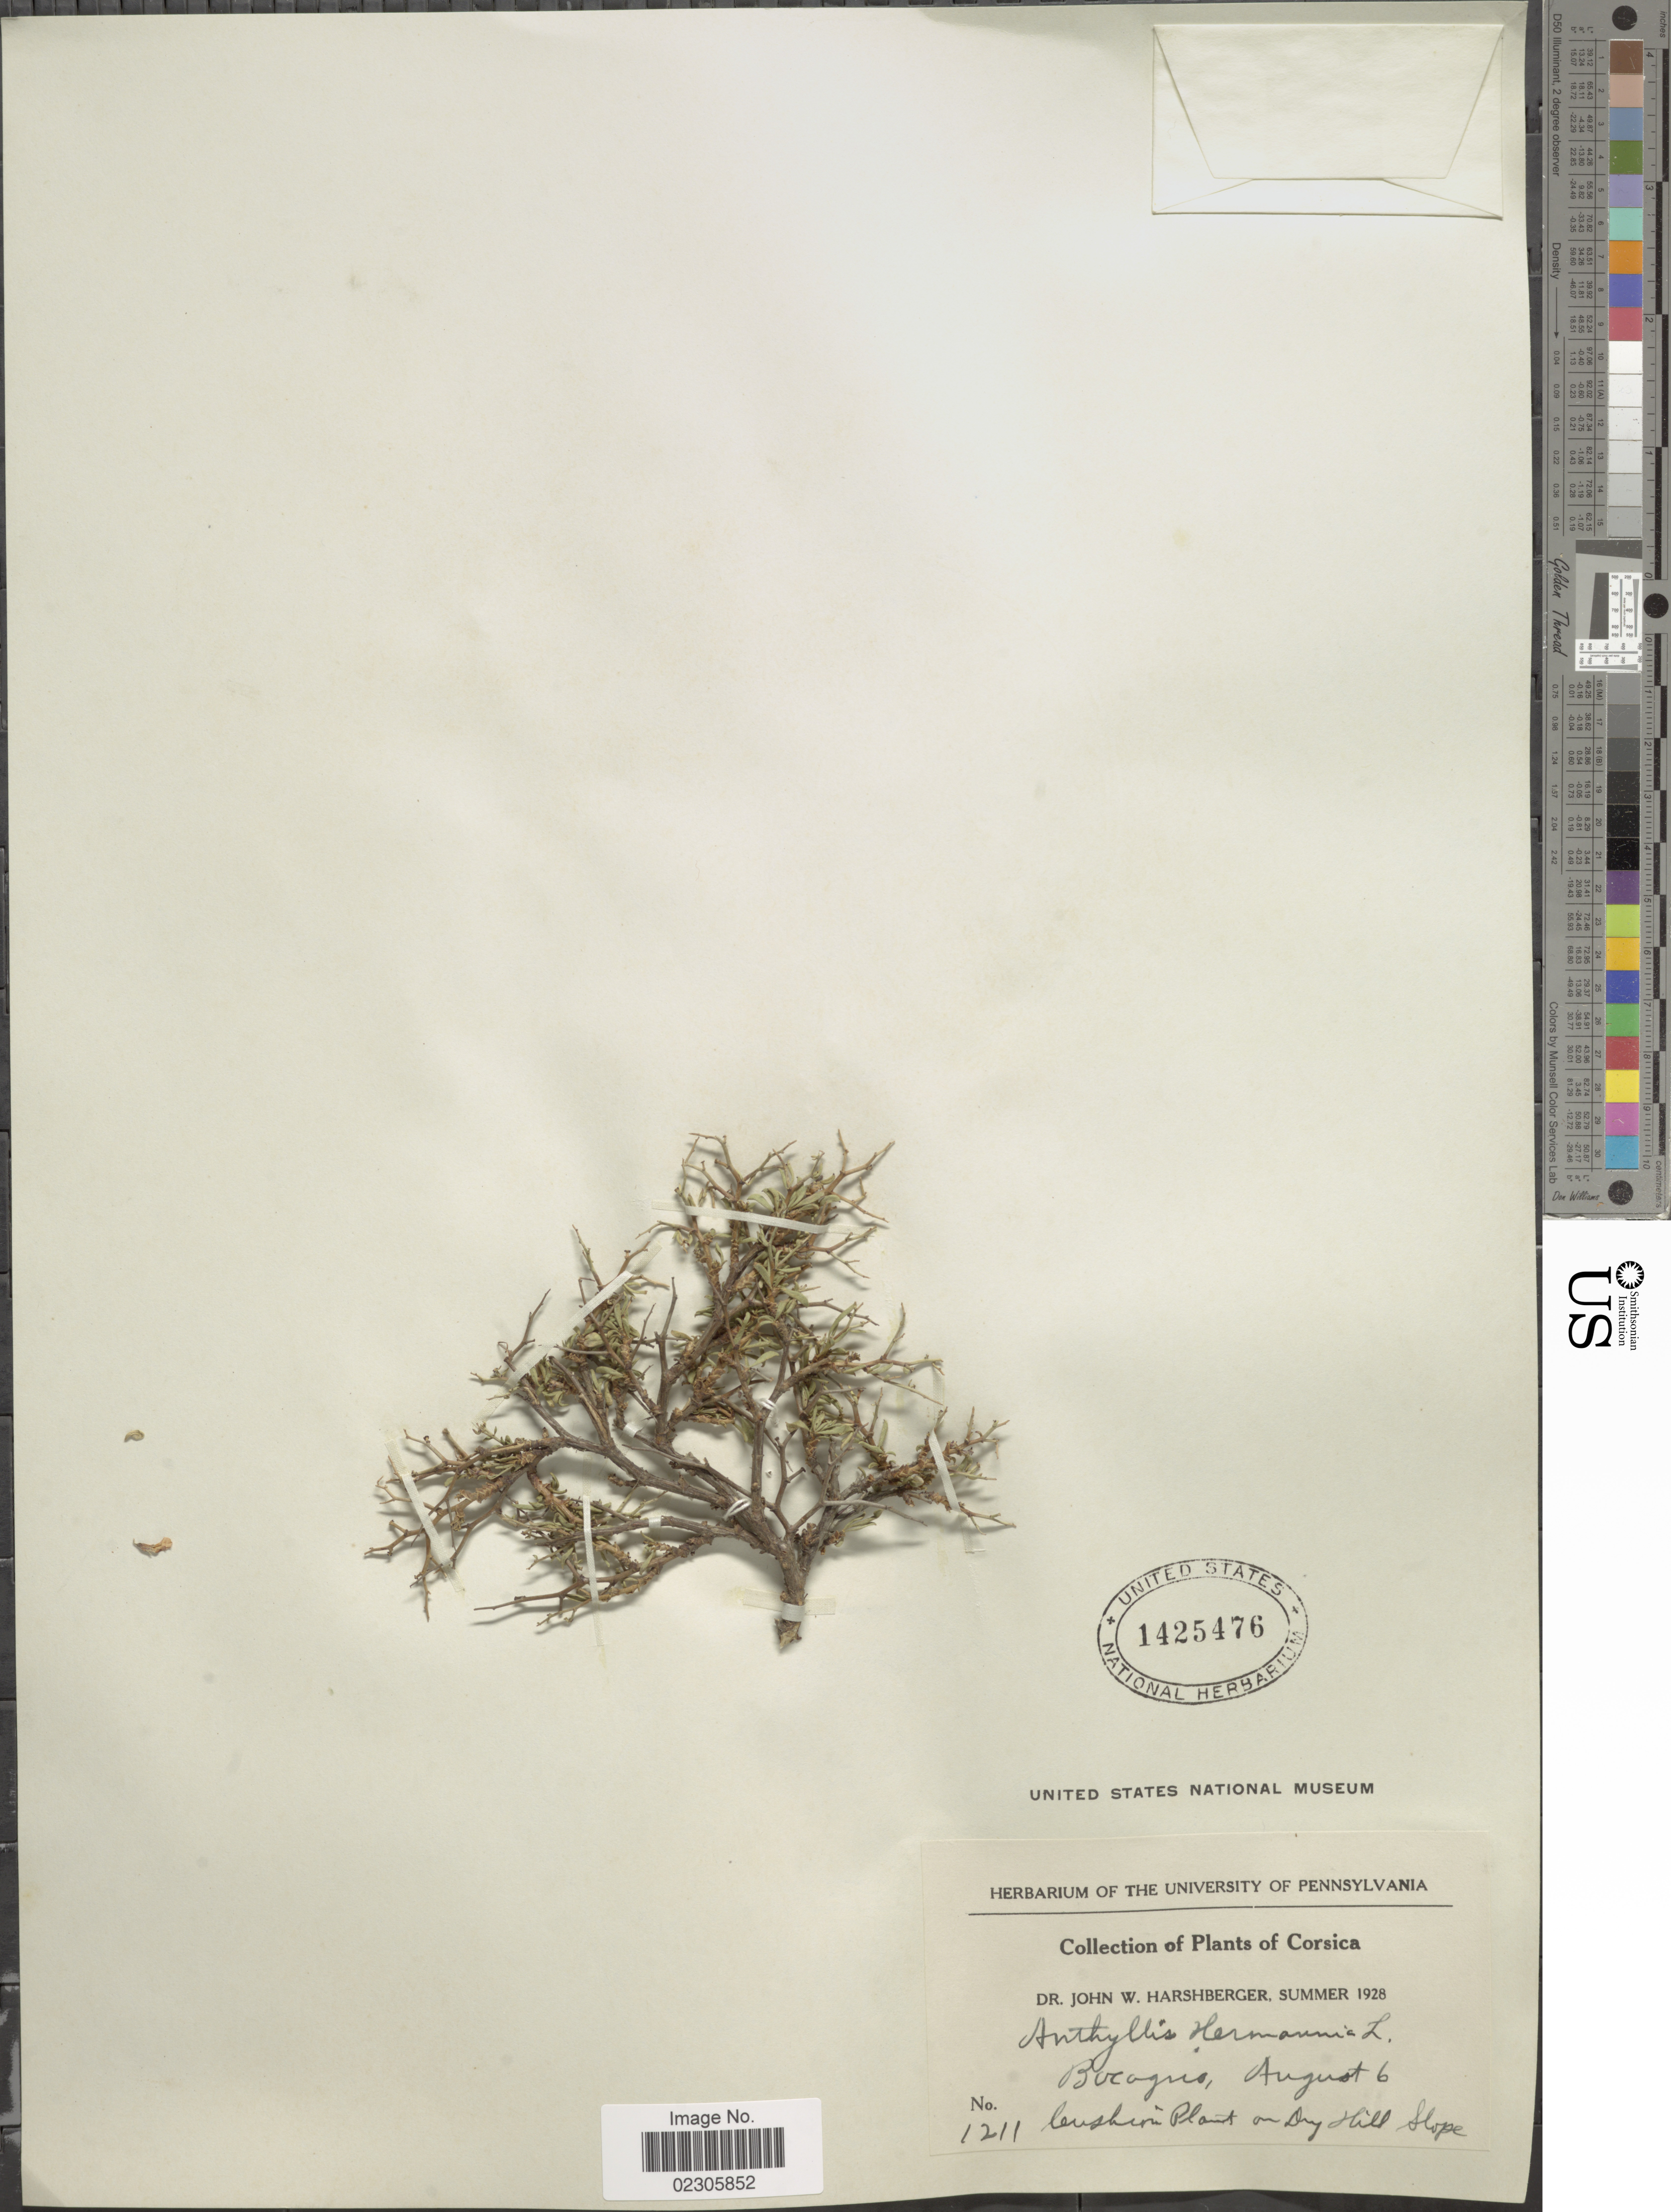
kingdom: Plantae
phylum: Tracheophyta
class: Magnoliopsida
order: Fabales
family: Fabaceae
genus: Anthyllis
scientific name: Anthyllis hermanniae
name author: L.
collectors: J. W. Harshberger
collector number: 1211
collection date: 1928-08-06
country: France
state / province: Corsica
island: Corse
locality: Bocagno [interpreted]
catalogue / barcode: US 1425476